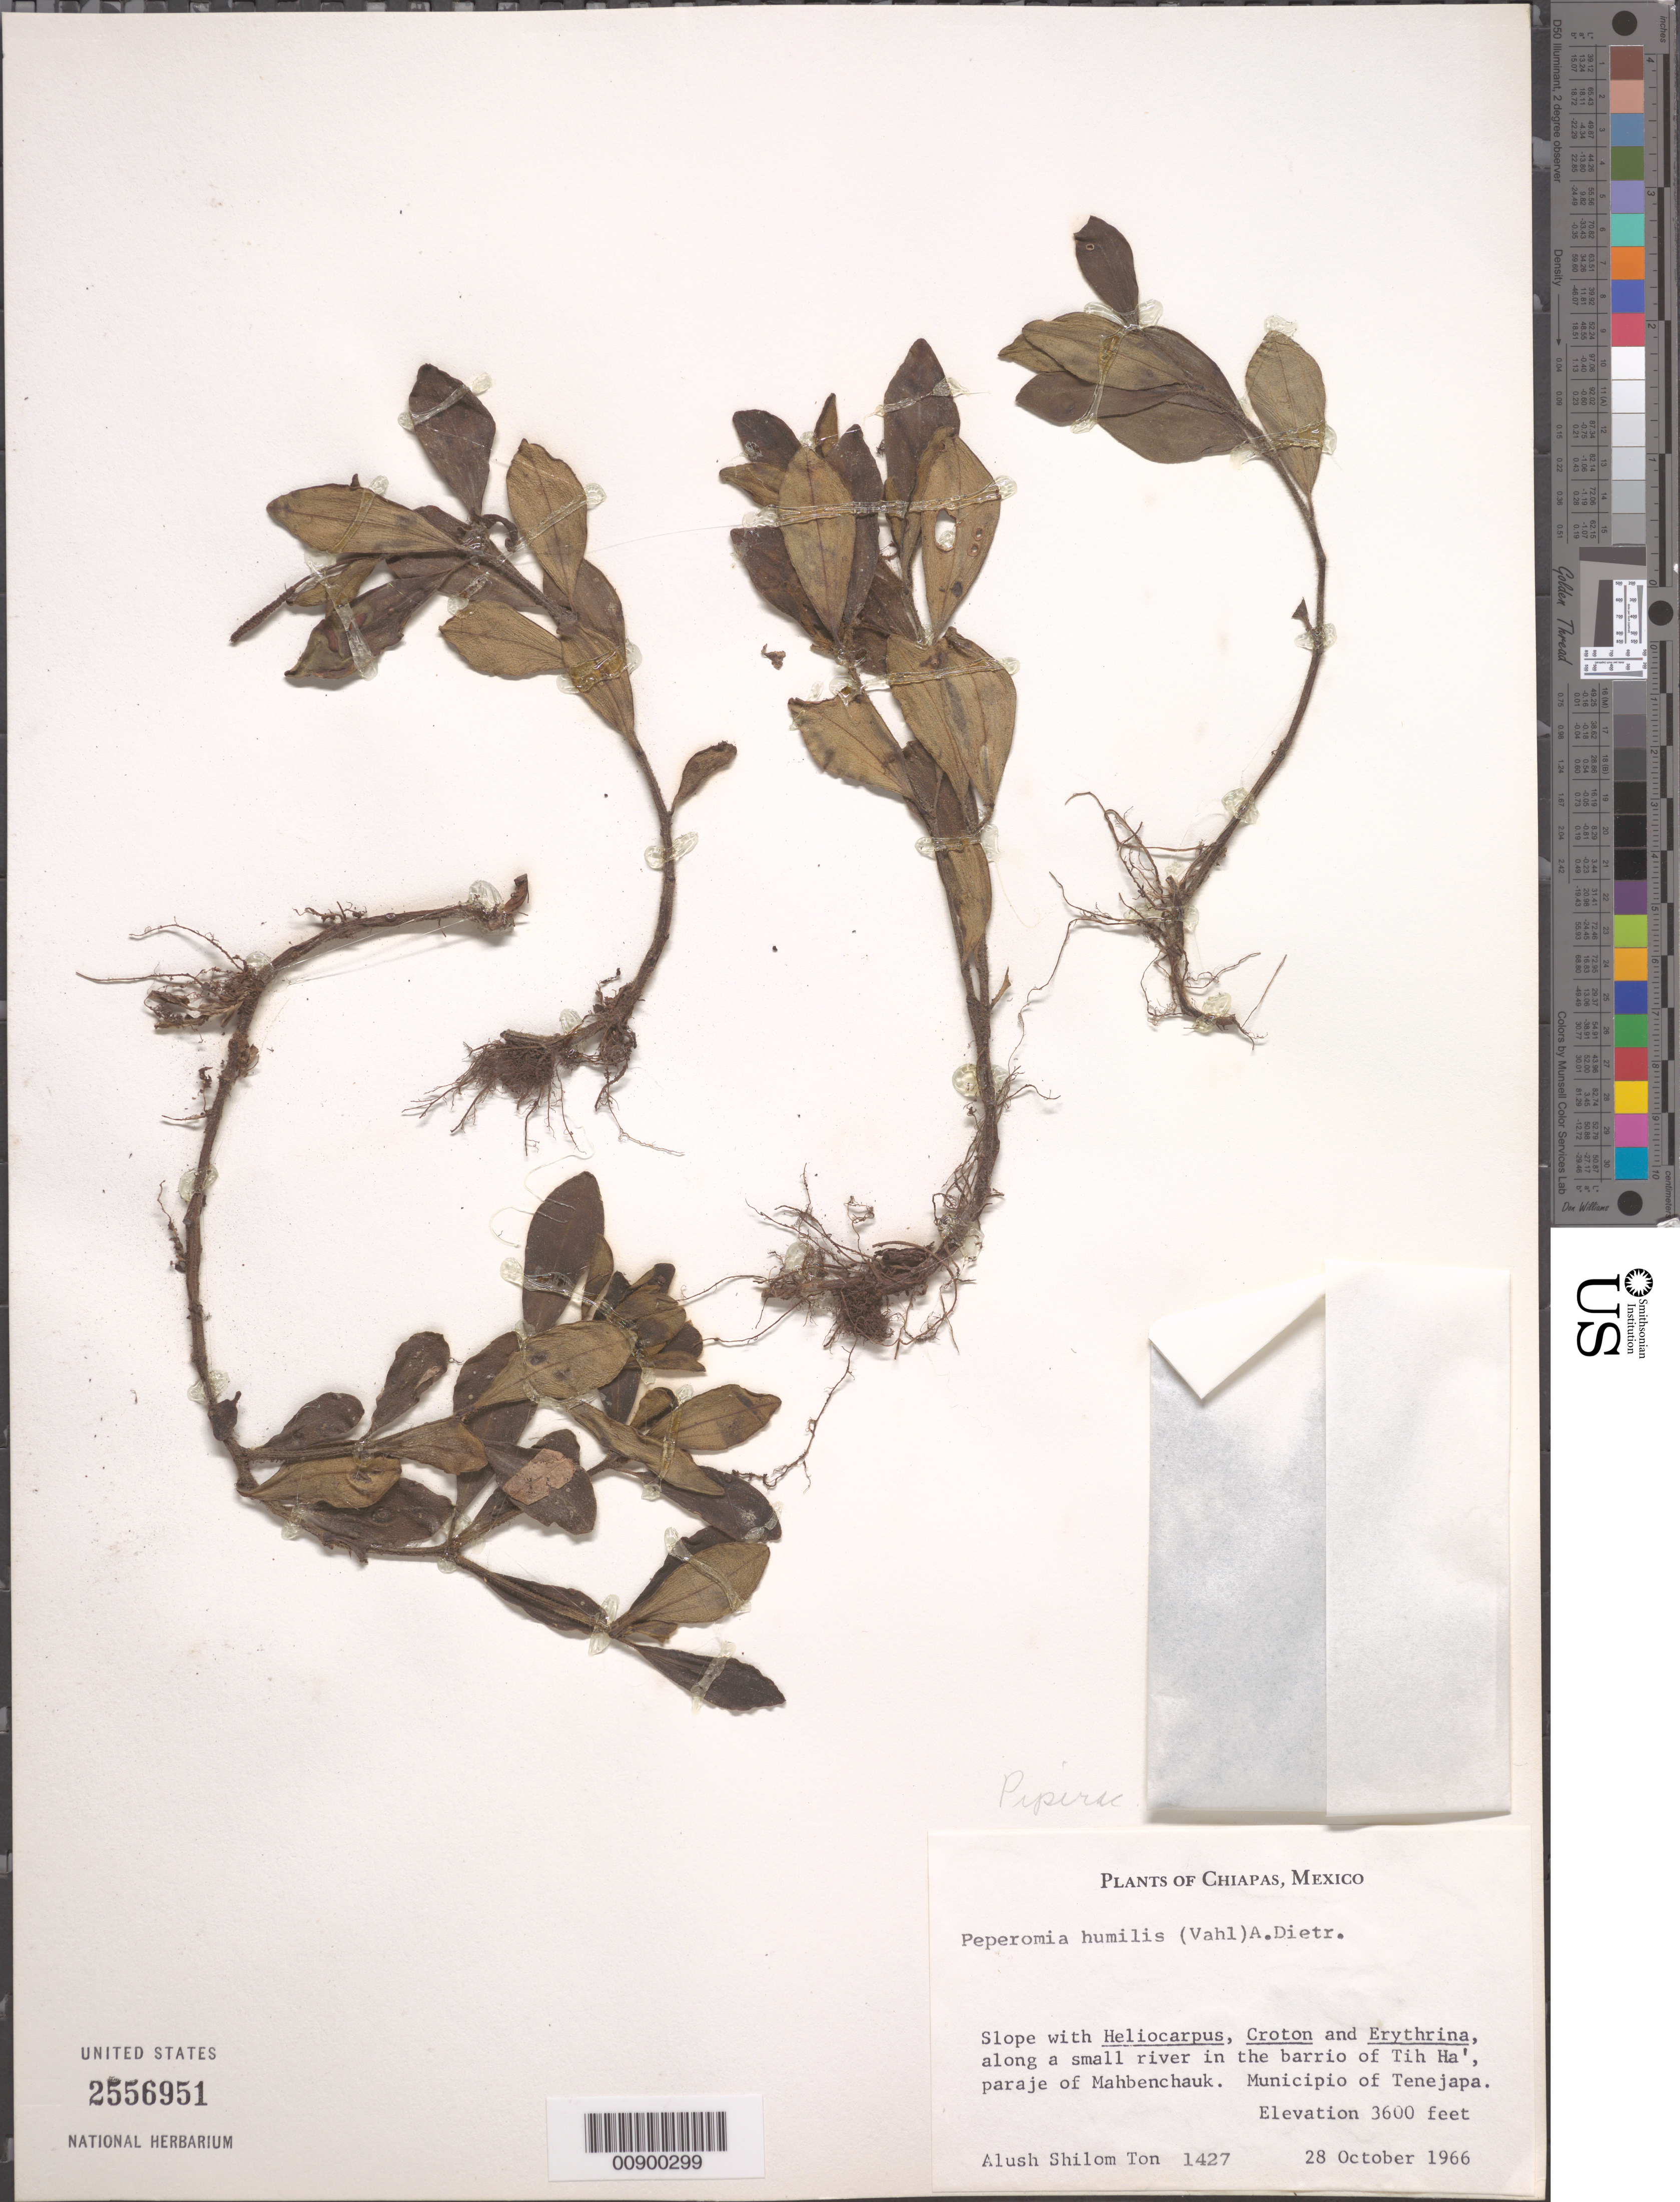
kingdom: Plantae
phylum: Tracheophyta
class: Magnoliopsida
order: Piperales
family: Piperaceae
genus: Peperomia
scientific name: Peperomia humilis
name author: (Vahl) A. Dietr.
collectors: A. Shilom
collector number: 1427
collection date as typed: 28 Oct 1966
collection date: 1966-10-28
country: Mexico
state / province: Chiapas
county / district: Tenejapa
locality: In the barrio of Tih Ha', paraje of Mahbenchauk. Municipio of Tenejapa, Chiapas.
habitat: Slope with Heliocarpus, Croton and Erythrina, along a small river.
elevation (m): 1097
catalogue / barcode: US 2556951